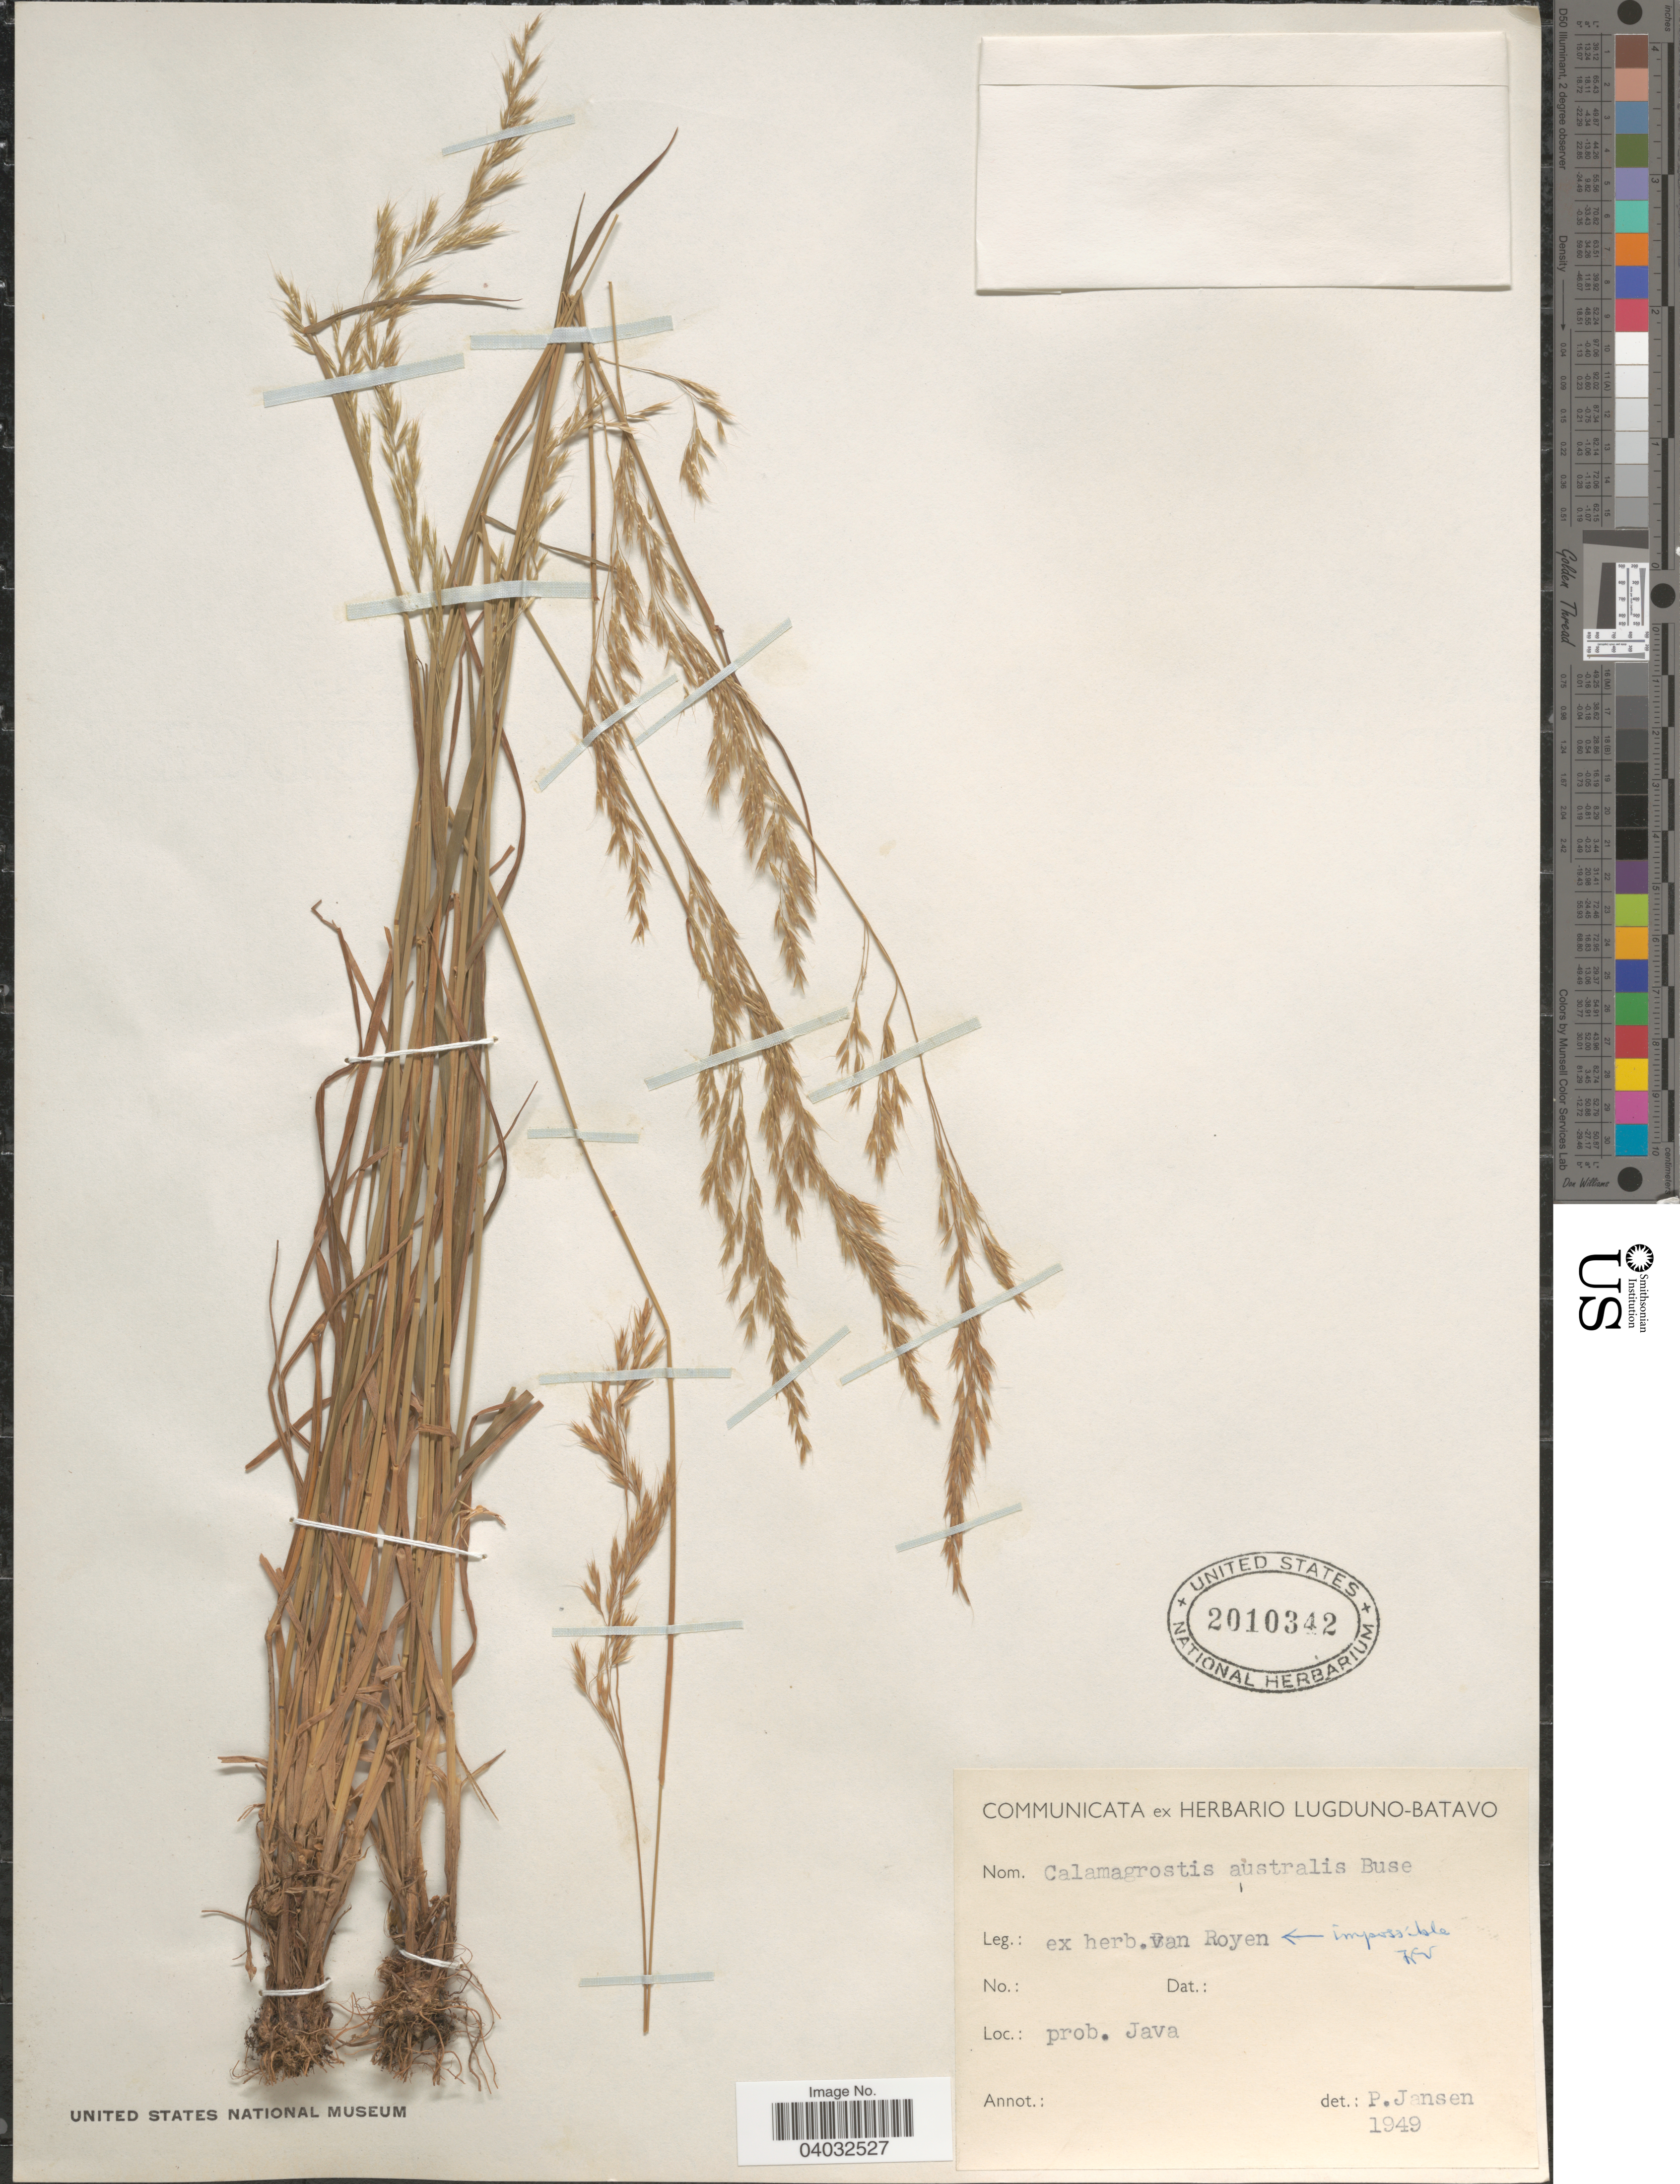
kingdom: Plantae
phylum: Tracheophyta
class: Liliopsida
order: Poales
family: Poaceae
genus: Calamagrostis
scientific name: Calamagrostis australis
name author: (Zoll. & Moritz) Büse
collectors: Ex Herb. van Royen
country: Indonesia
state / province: Java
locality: Prob. Java.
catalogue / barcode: US 2010342